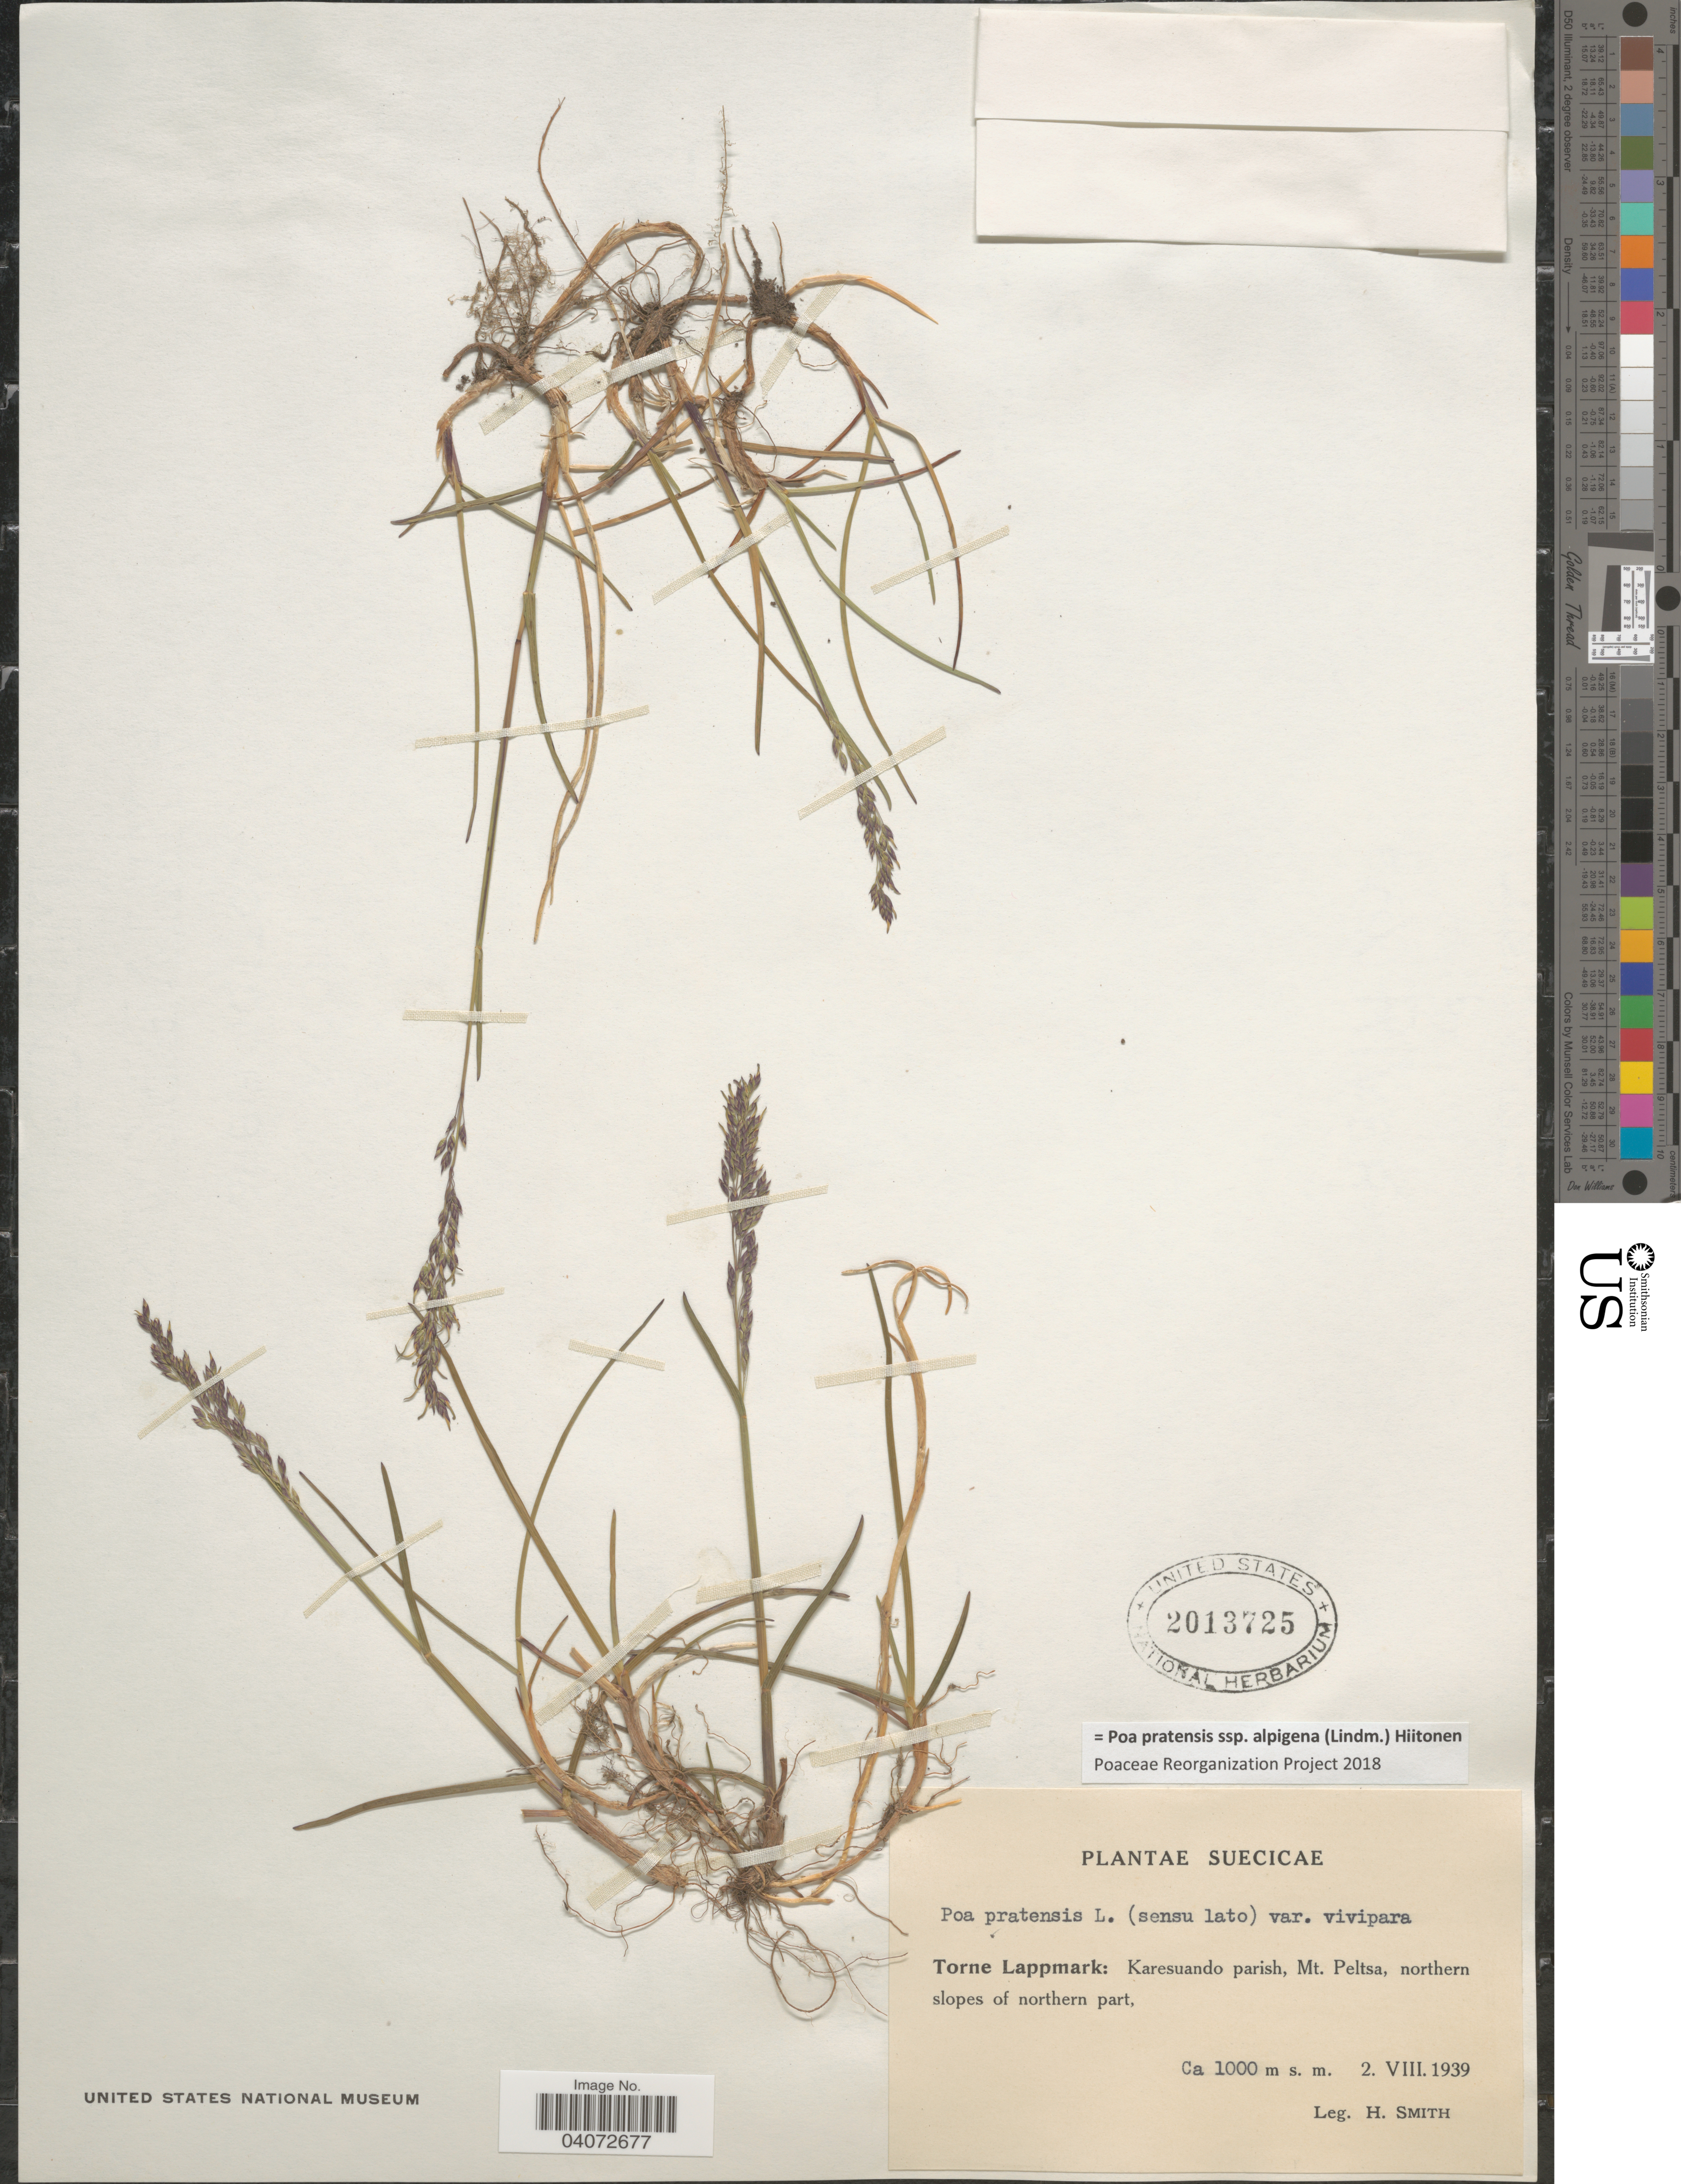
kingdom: Plantae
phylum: Tracheophyta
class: Liliopsida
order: Poales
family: Poaceae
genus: Poa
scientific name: Poa pratensis subsp. alpigena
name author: (Lindm.) Hiitonen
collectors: H. Smith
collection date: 1939-08-02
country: Sweden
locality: Suecicae. Torne Lappmark: Karesuando parish, Mt. Peltsa, northern slopes of northern part.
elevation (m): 1000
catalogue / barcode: US 2013725